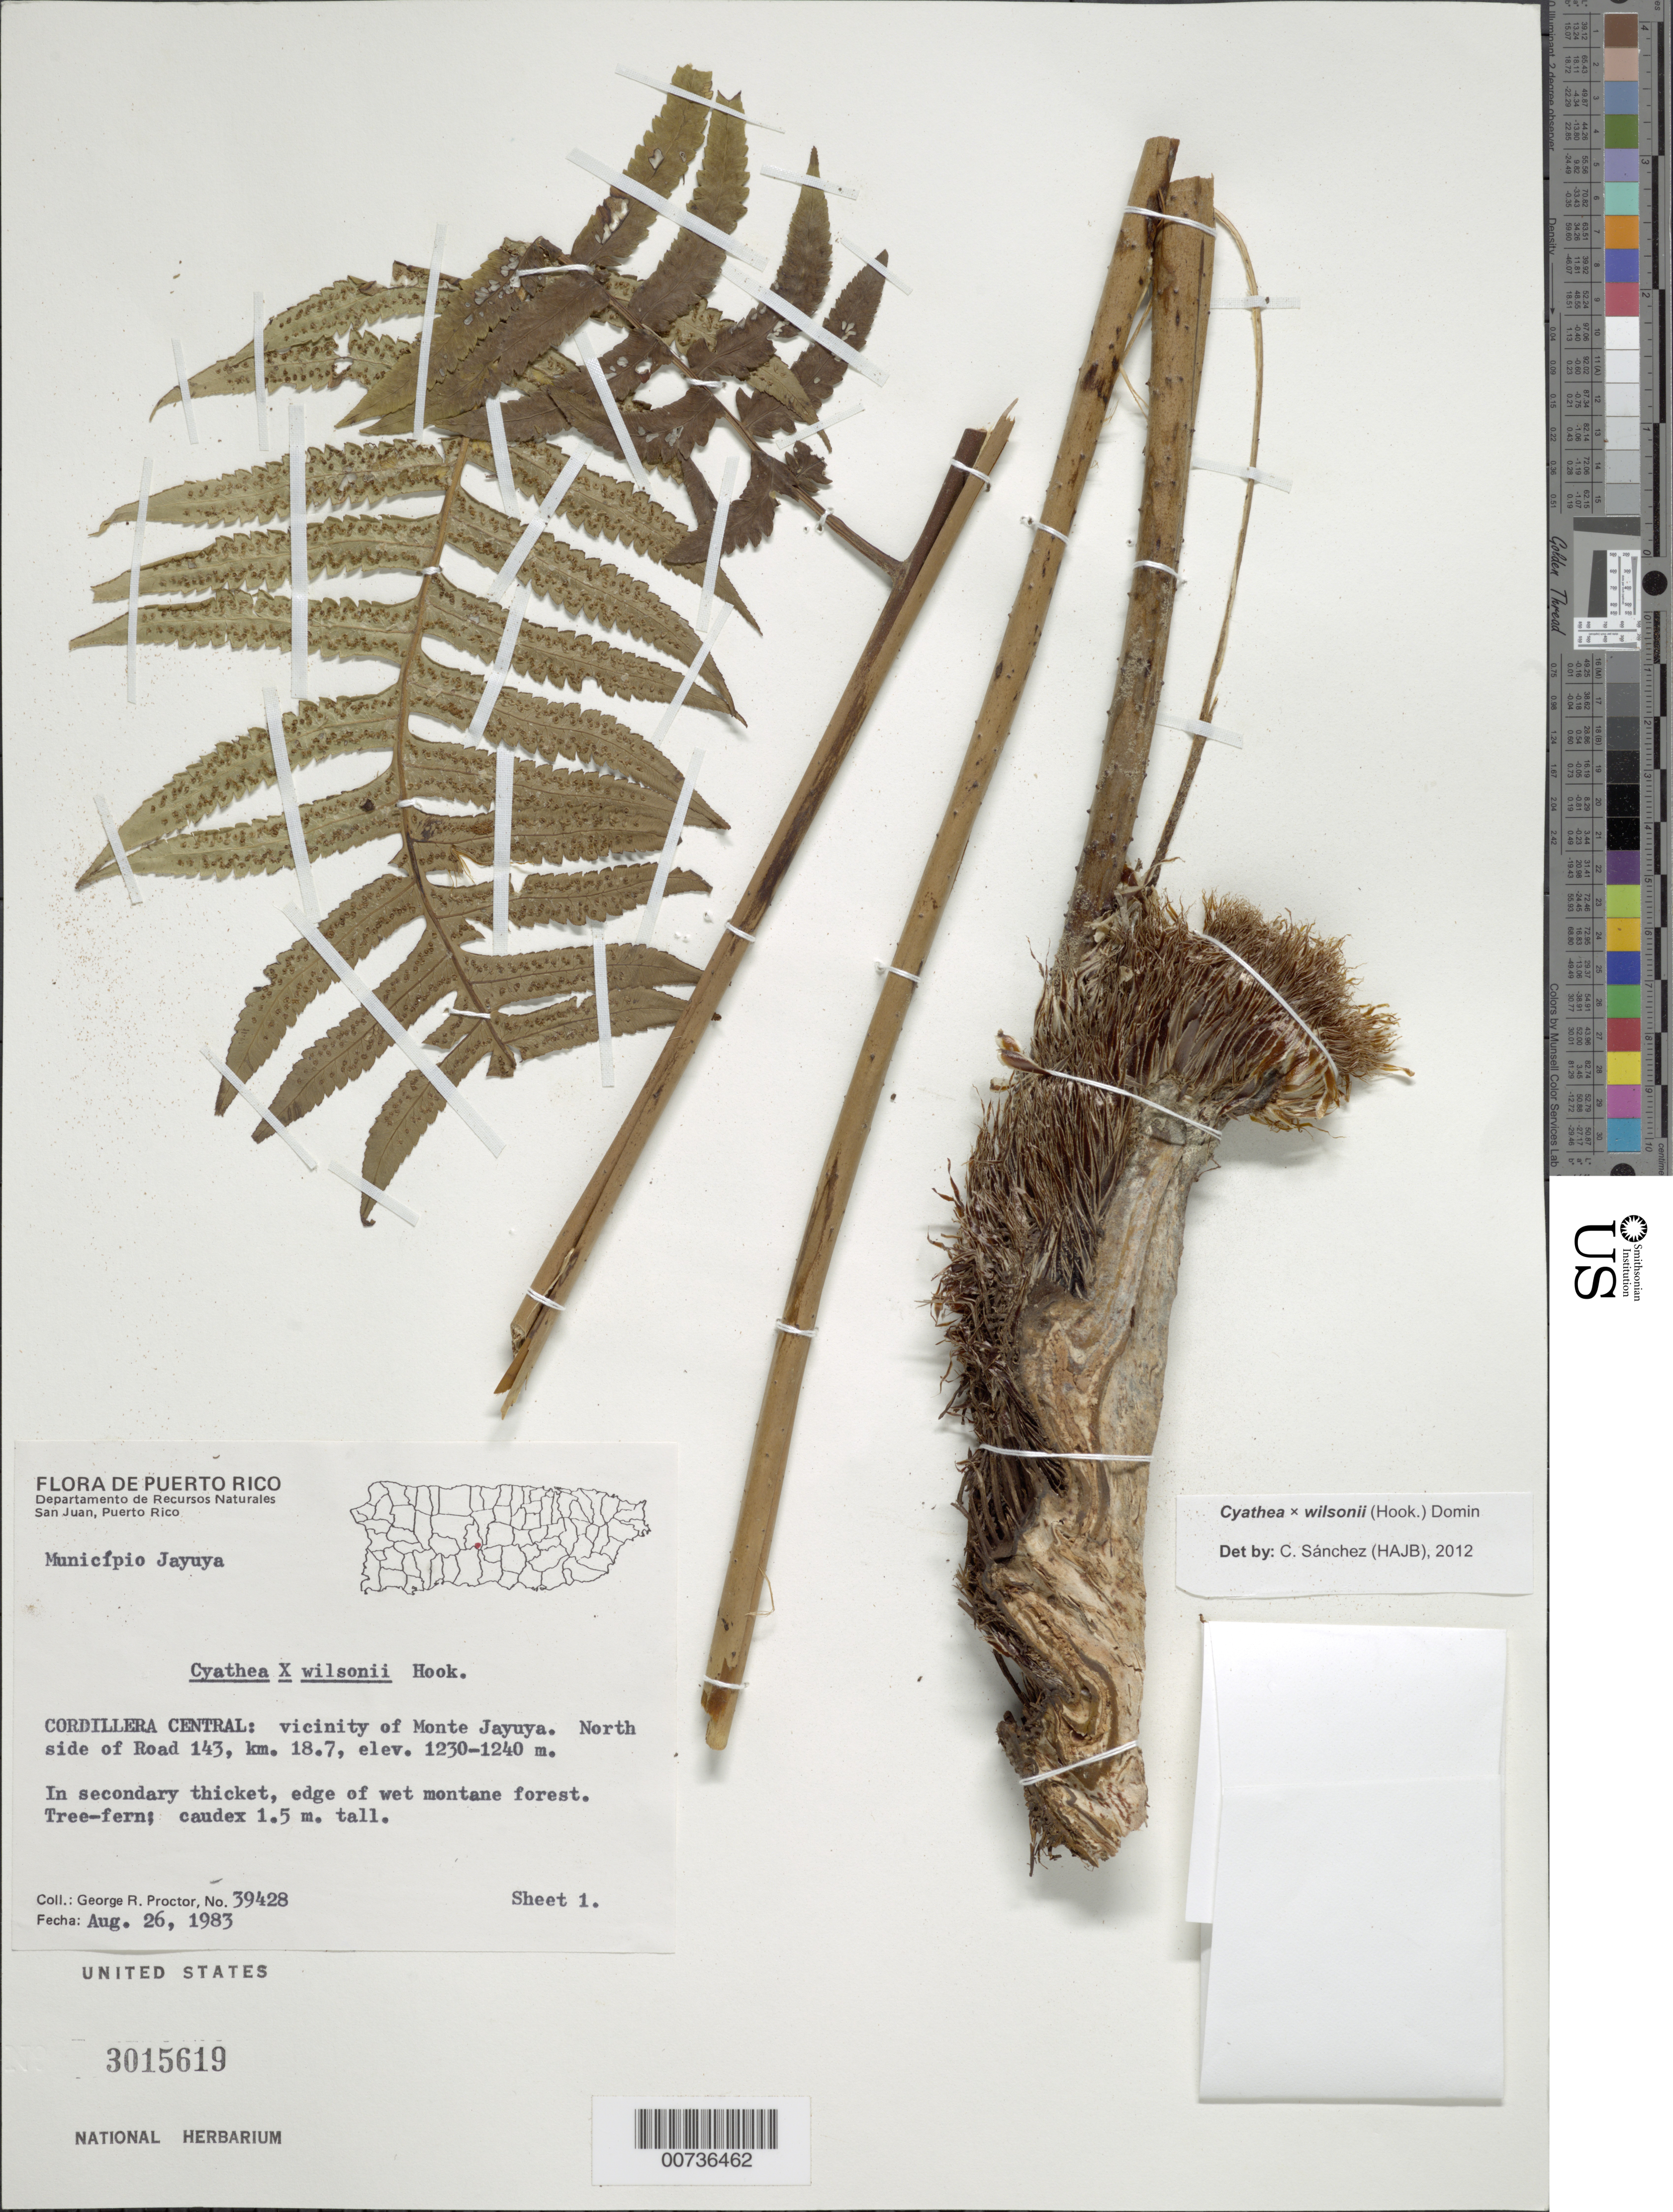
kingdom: Plantae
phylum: Tracheophyta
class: Polypodiopsida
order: Cyatheales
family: Cyatheaceae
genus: Cyathea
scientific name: Cyathea x wilsonii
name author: Hook.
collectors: G. R. Proctor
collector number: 39428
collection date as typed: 26 Aug 1983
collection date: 1983-08-26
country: Puerto Rico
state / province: Jayuya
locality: Cordillera Central: vicinity of Monte Jayuya. North side of road 143, km 18.7. Municipio de Jayuya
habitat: In secondary thicket, edge of wet montane forest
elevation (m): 1230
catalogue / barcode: US 3015619